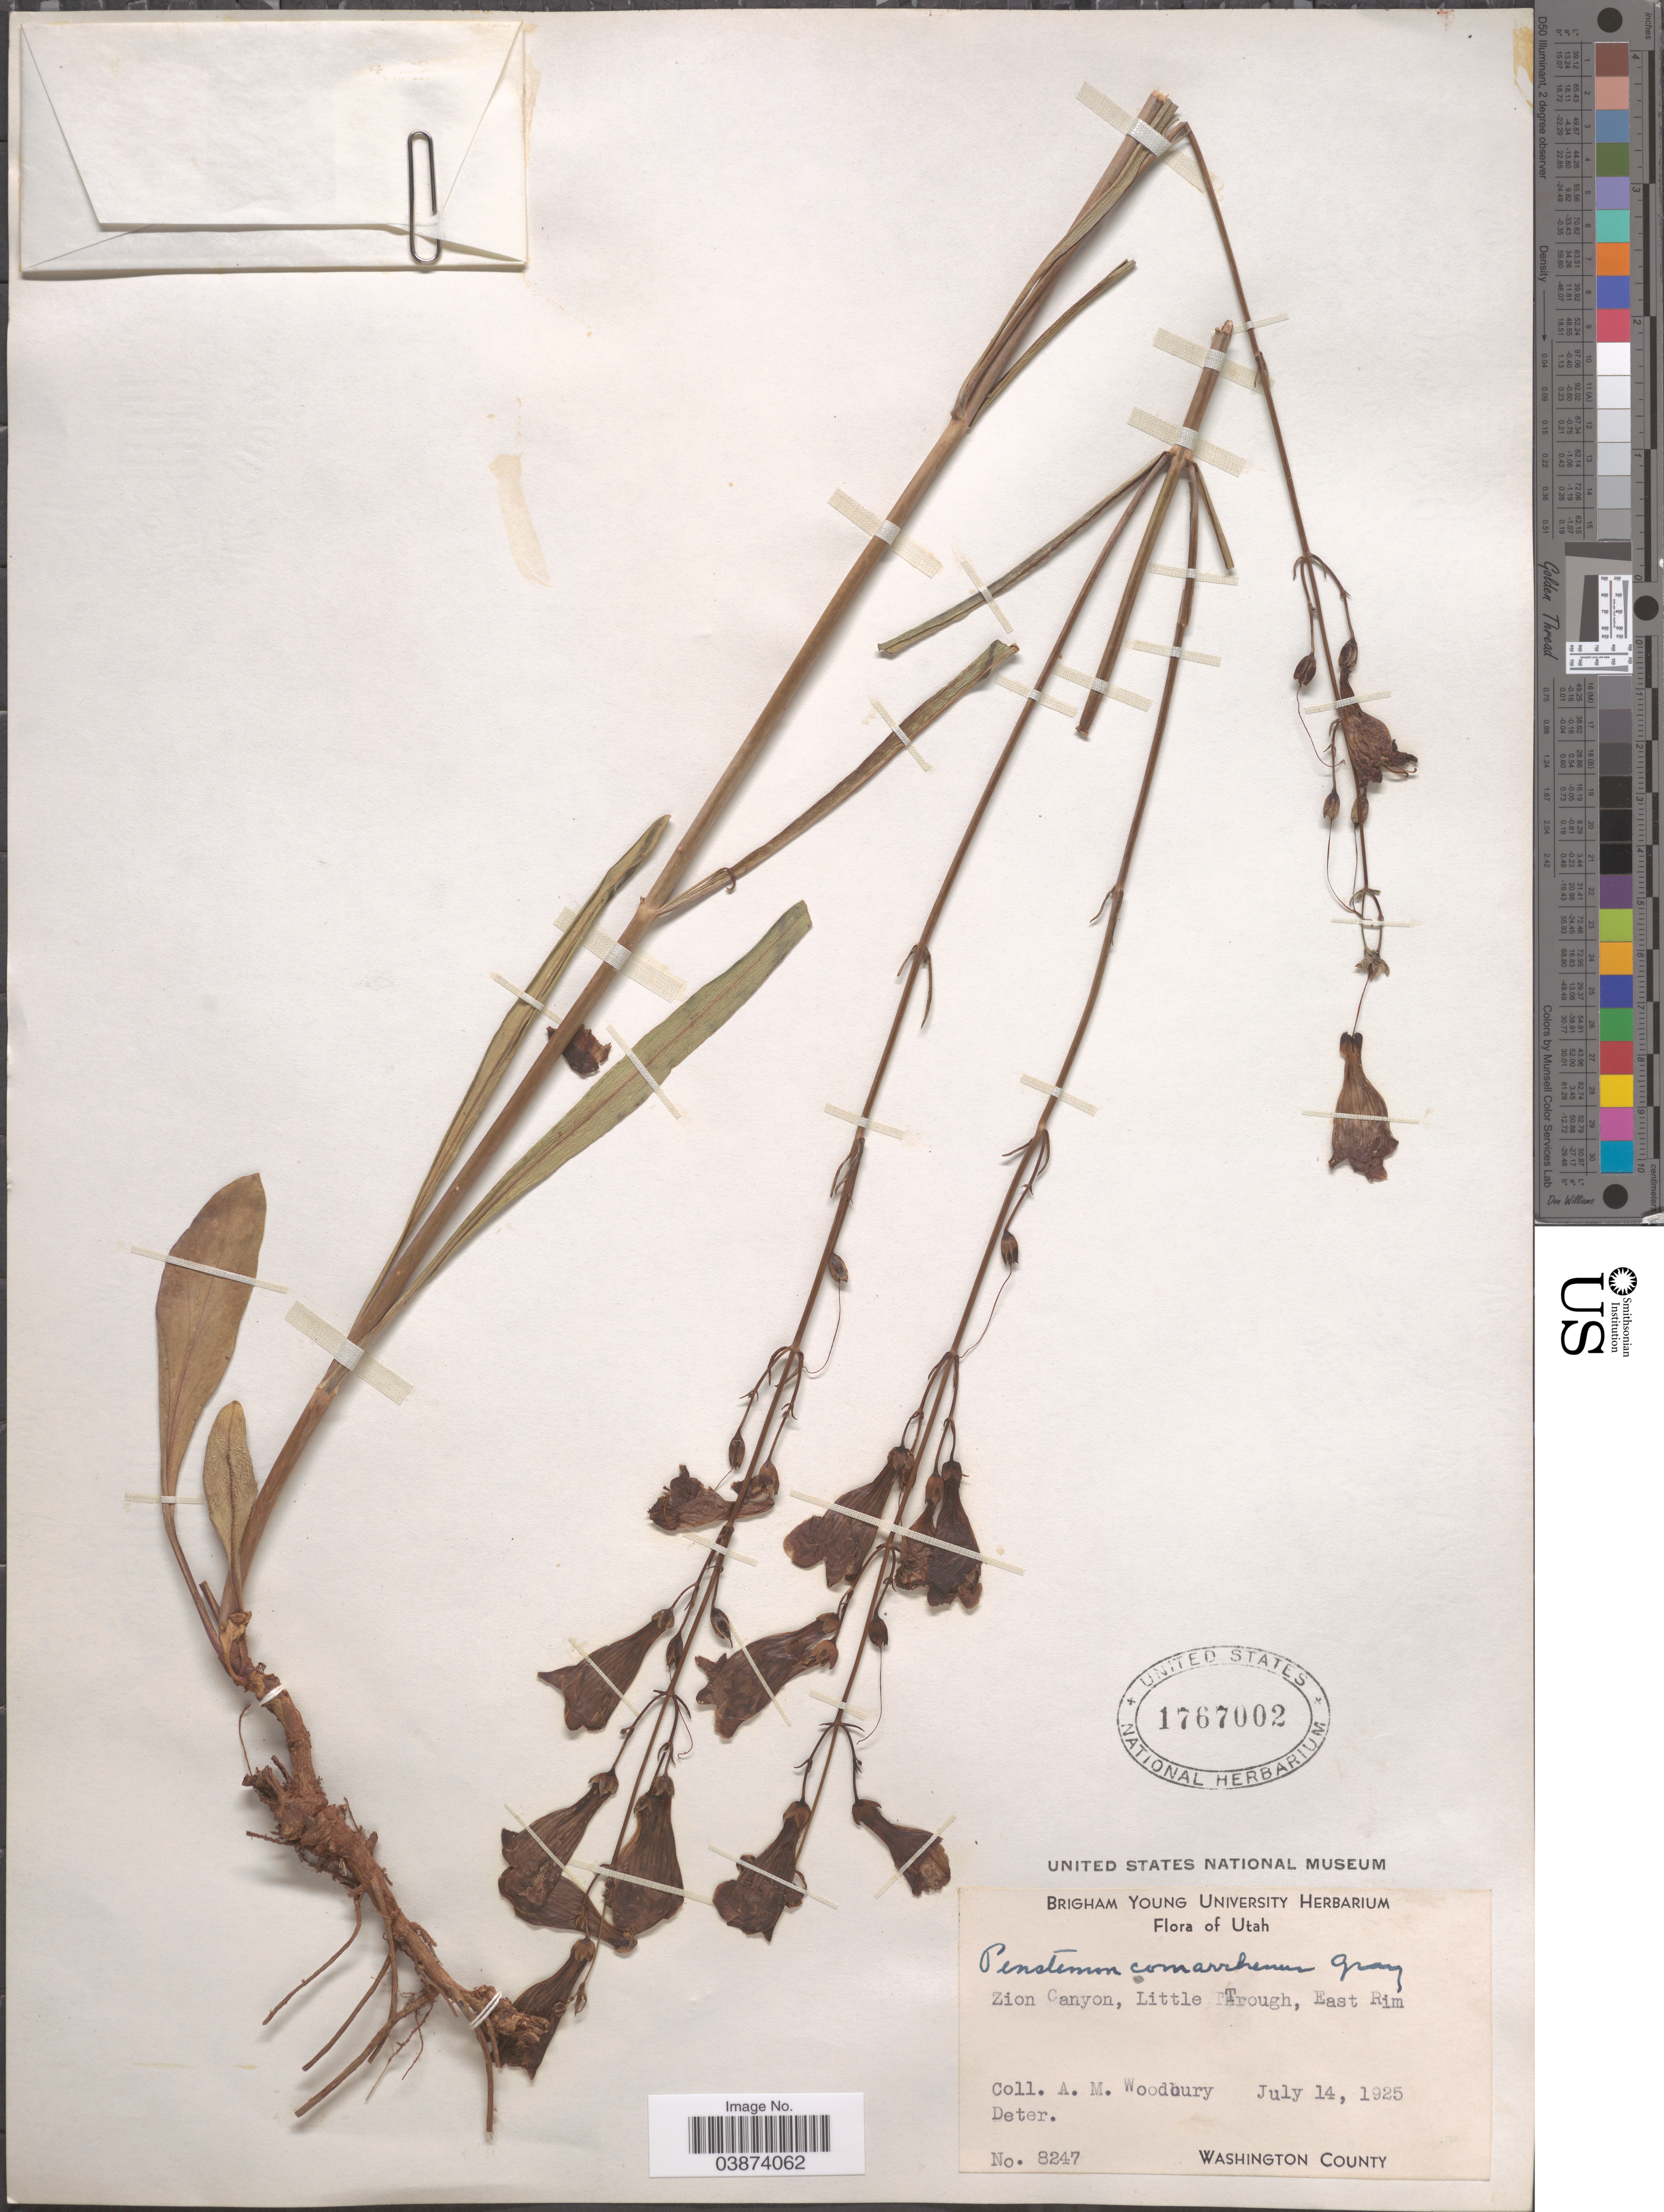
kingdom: Plantae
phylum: Tracheophyta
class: Magnoliopsida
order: Lamiales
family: Plantaginaceae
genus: Penstemon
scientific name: Penstemon comarrhenus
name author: A. Gray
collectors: A. M. Woodbury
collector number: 8247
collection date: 1925-07-14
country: United States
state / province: Utah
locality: Zion Canyon, Little Trough, East Rim. Washington County.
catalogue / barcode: US 1767002